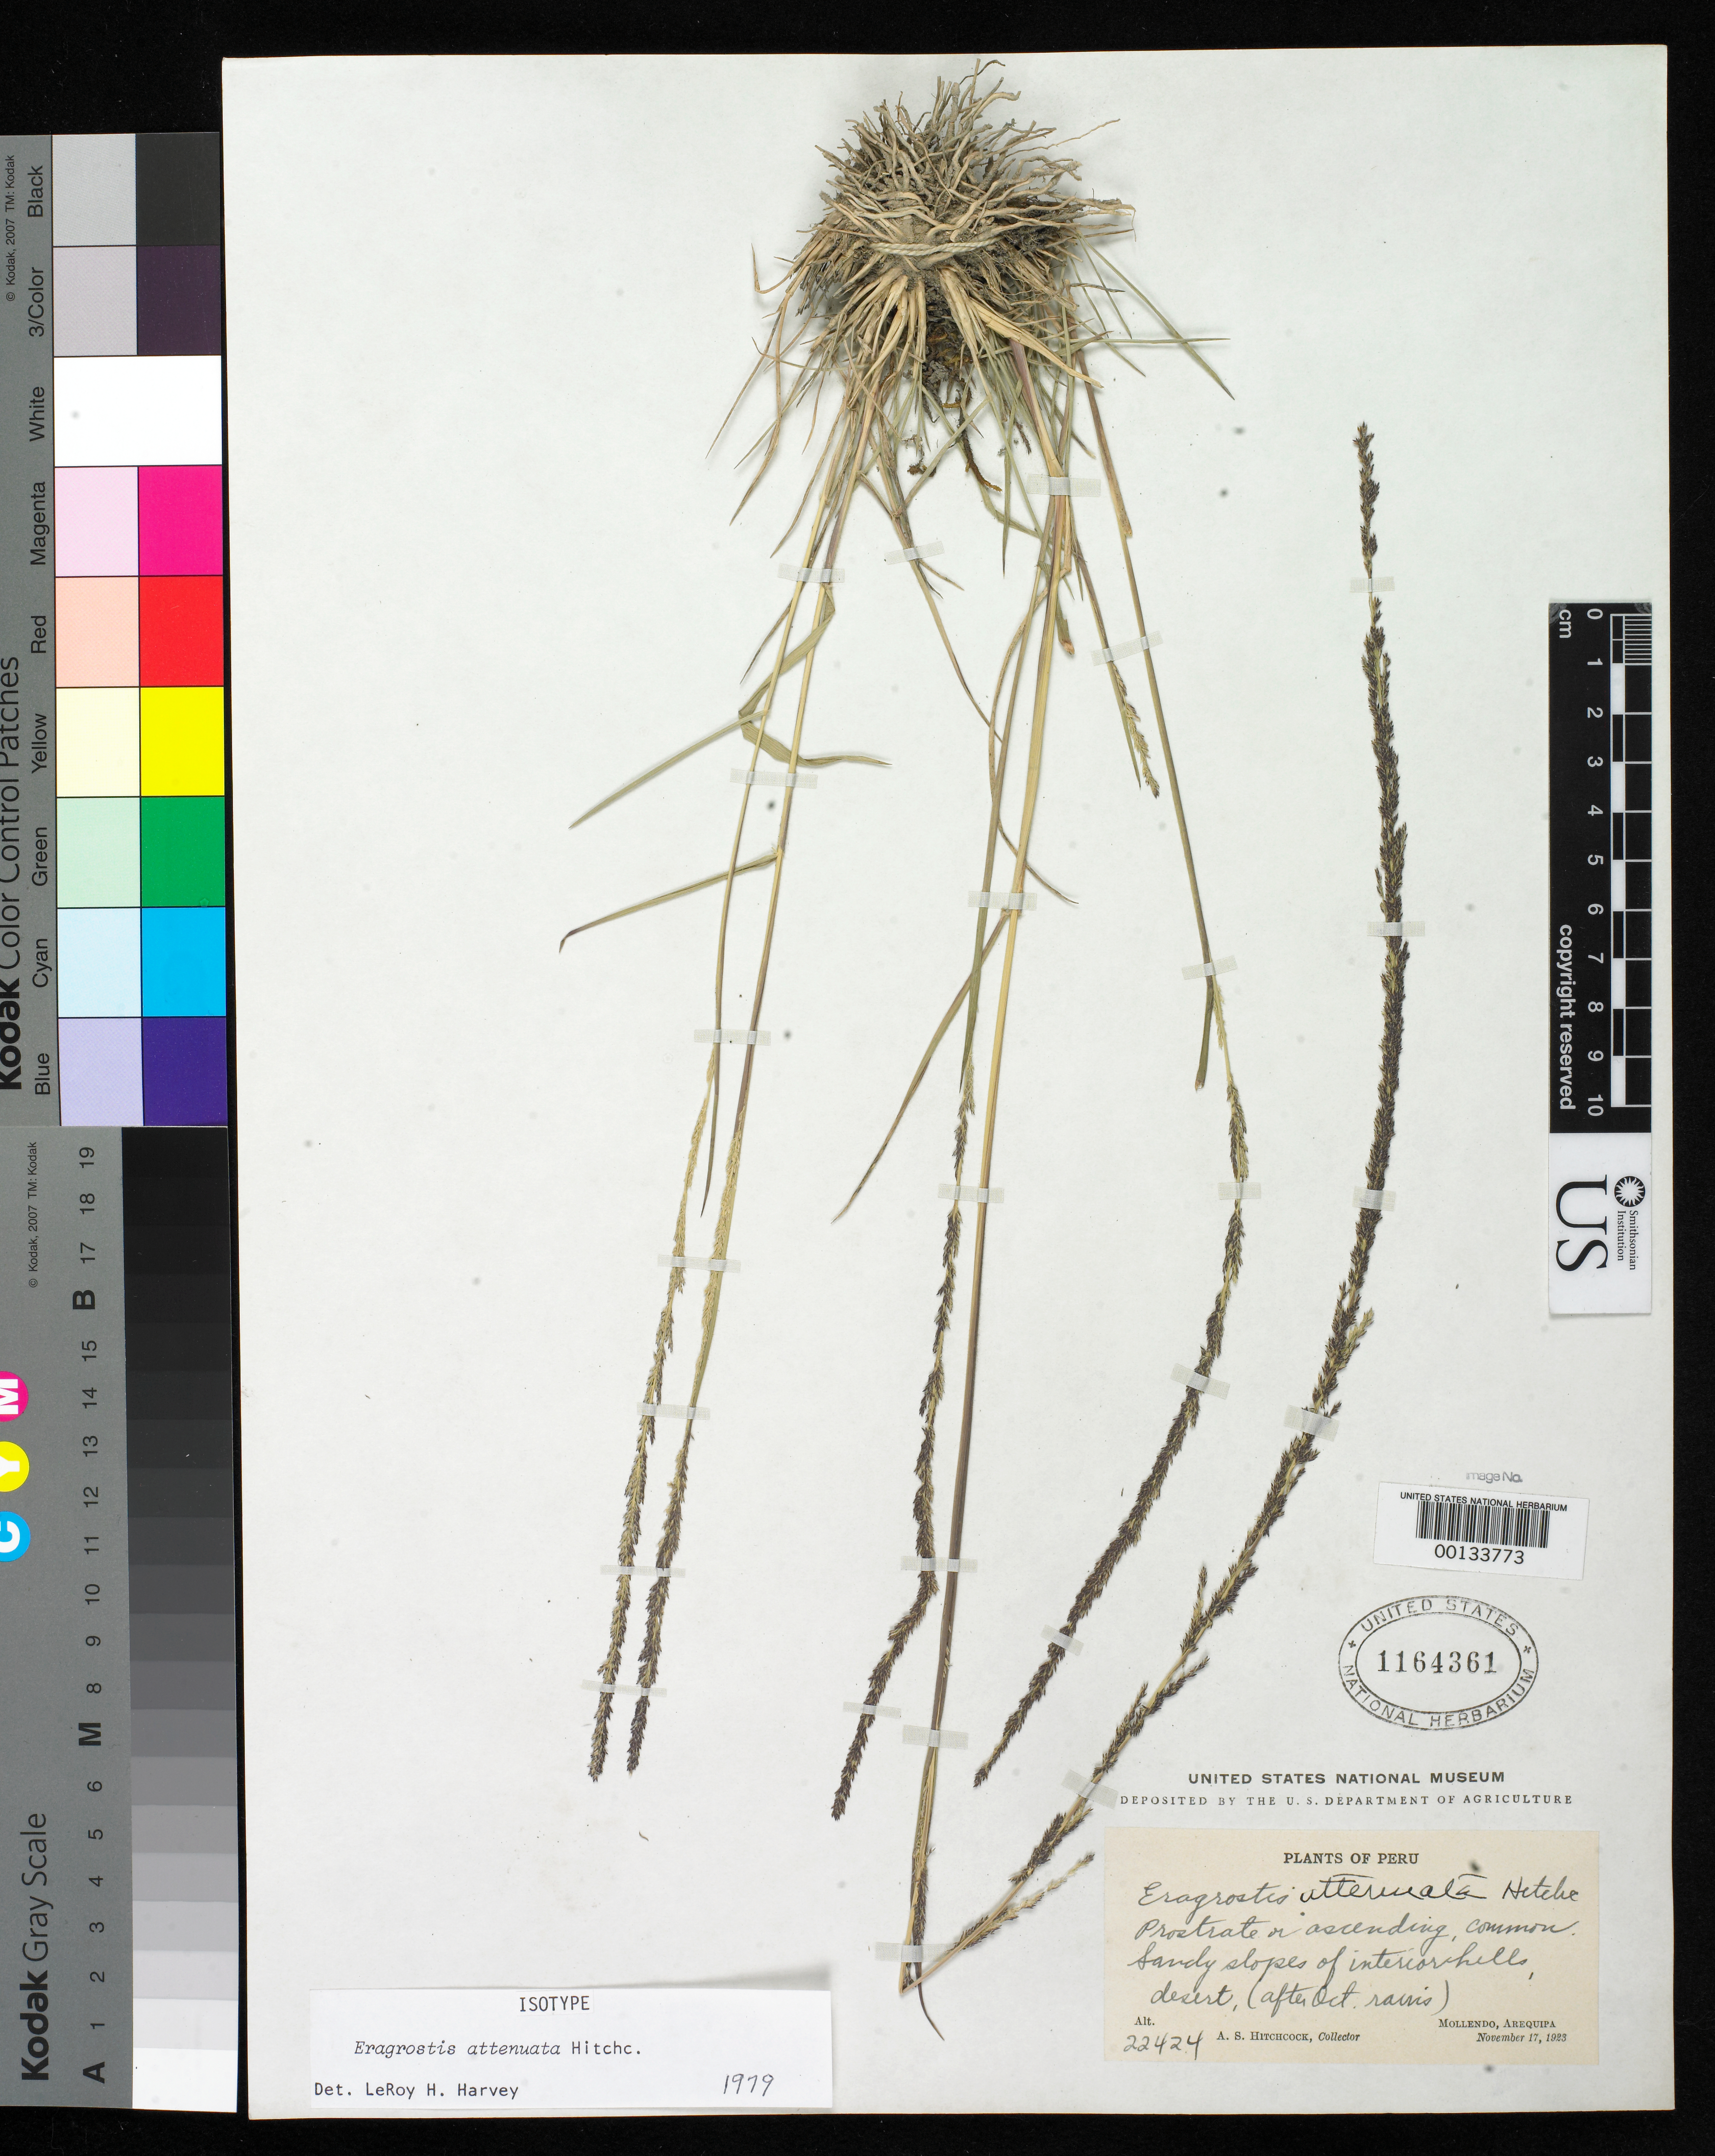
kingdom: Plantae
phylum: Tracheophyta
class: Liliopsida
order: Poales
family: Poaceae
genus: Eragrostis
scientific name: Eragrostis attenuata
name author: Hitchc.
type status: Isotype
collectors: A. S. Hitchcock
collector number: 22424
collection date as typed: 17 Nov 1923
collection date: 1923-11-17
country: Peru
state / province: Arequipa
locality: Mollendo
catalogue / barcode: US 1164361